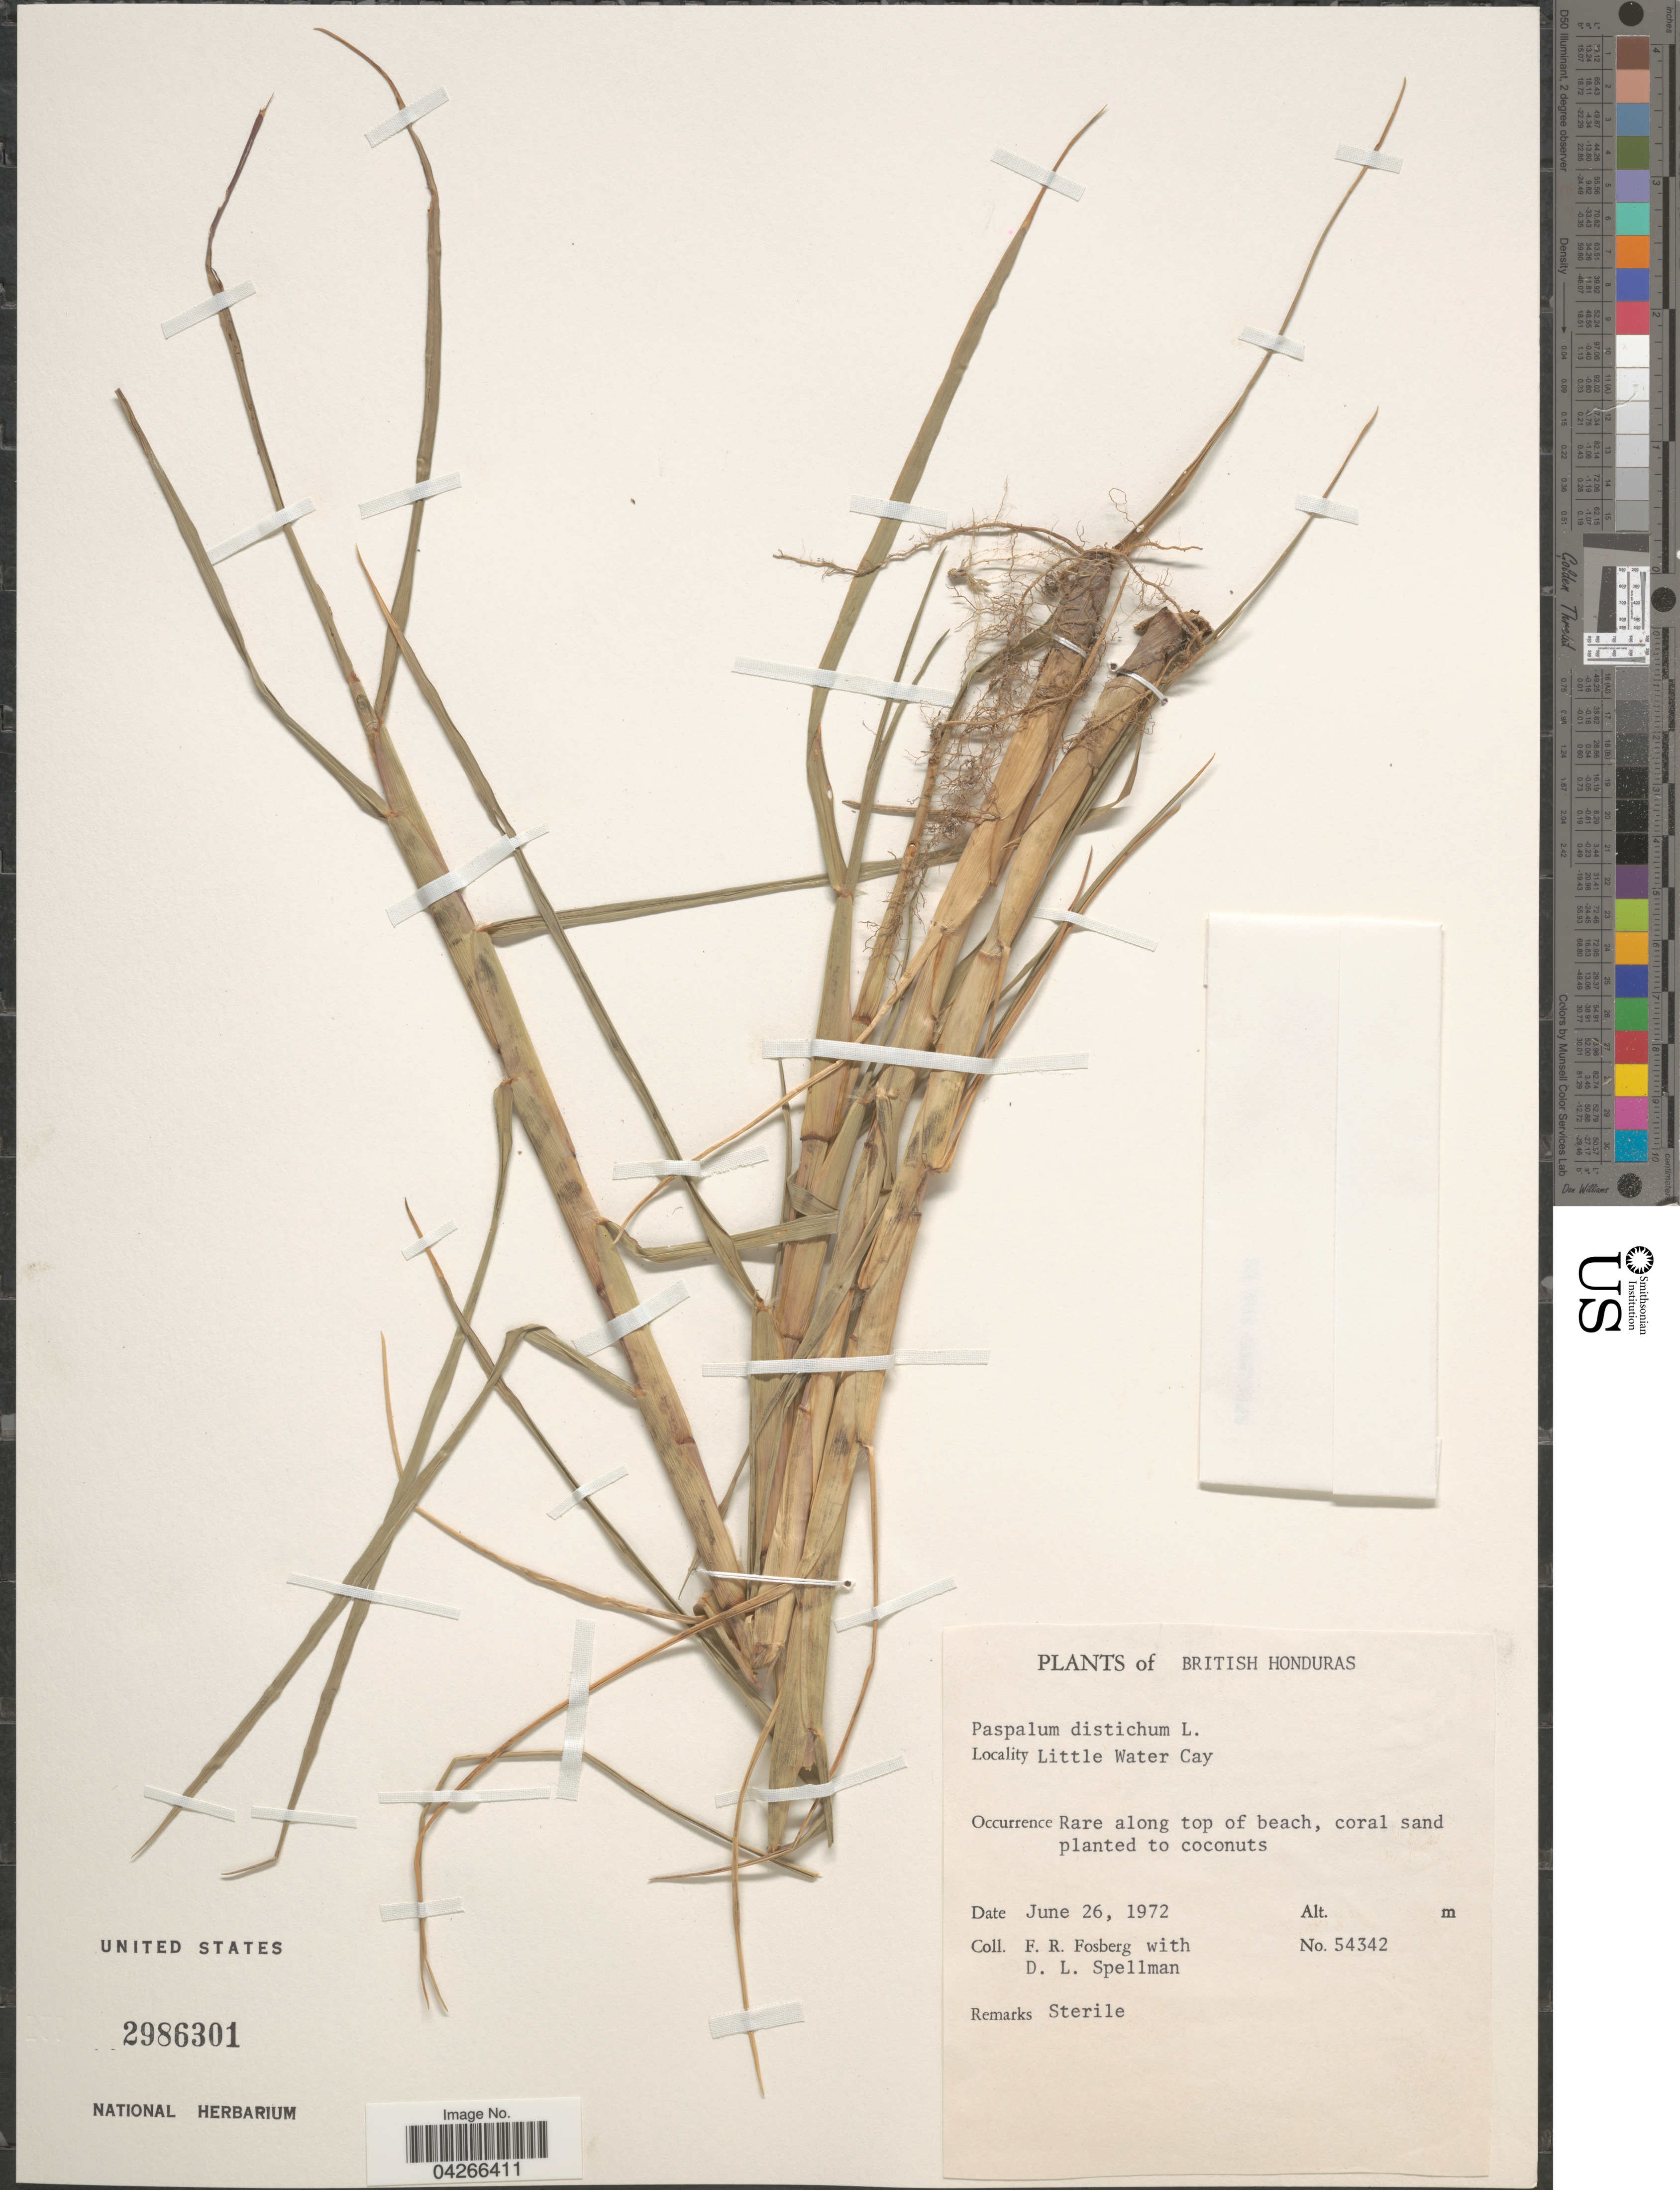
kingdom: Plantae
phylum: Tracheophyta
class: Liliopsida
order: Poales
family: Poaceae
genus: Paspalum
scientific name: Paspalum distichum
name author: L.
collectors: F. R. Fosberg & D. L. Spellman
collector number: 54342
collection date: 1972-06-26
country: Belize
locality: British Honduras. Little Water Cay. Rare along top of beach, coral sand planted to coconuts.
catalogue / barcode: US 2986301